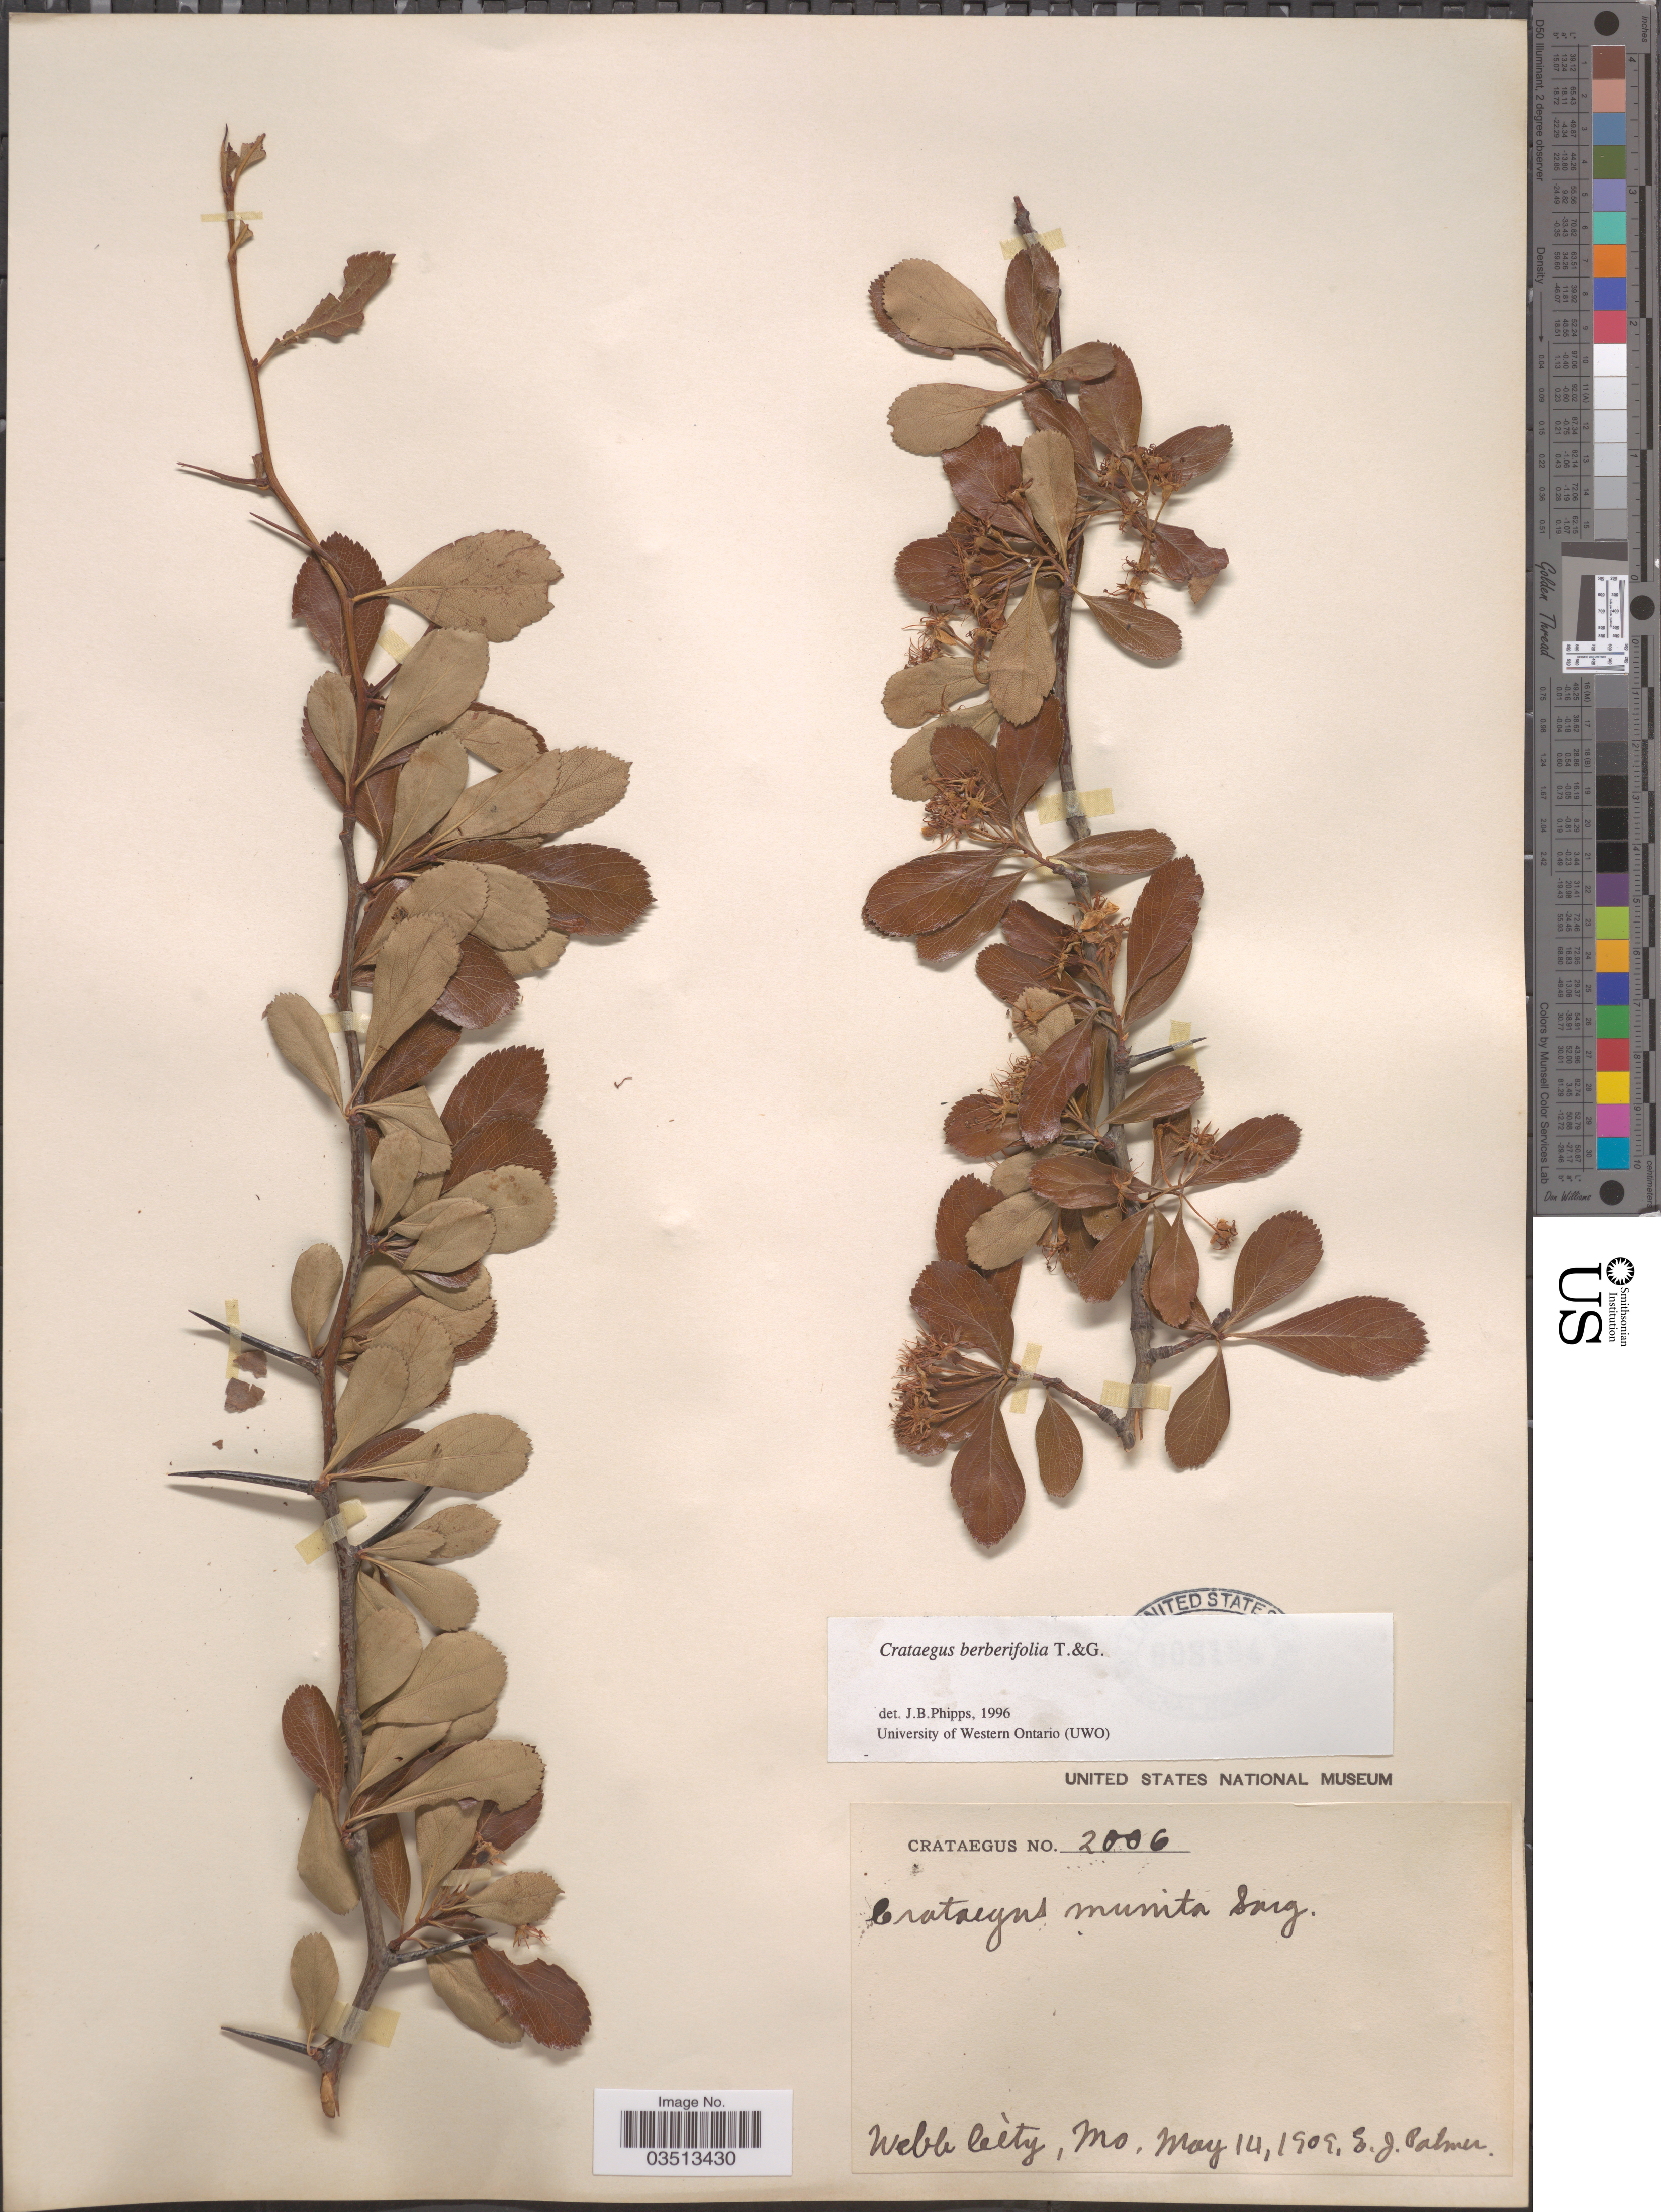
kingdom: Plantae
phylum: Tracheophyta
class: Magnoliopsida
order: Rosales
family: Rosaceae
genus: Crataegus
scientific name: Crataegus berberifolia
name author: Torr. & A. Gray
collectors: E. J. Palmer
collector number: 2006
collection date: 1909-05-14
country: United States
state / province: Missouri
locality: Webb City.